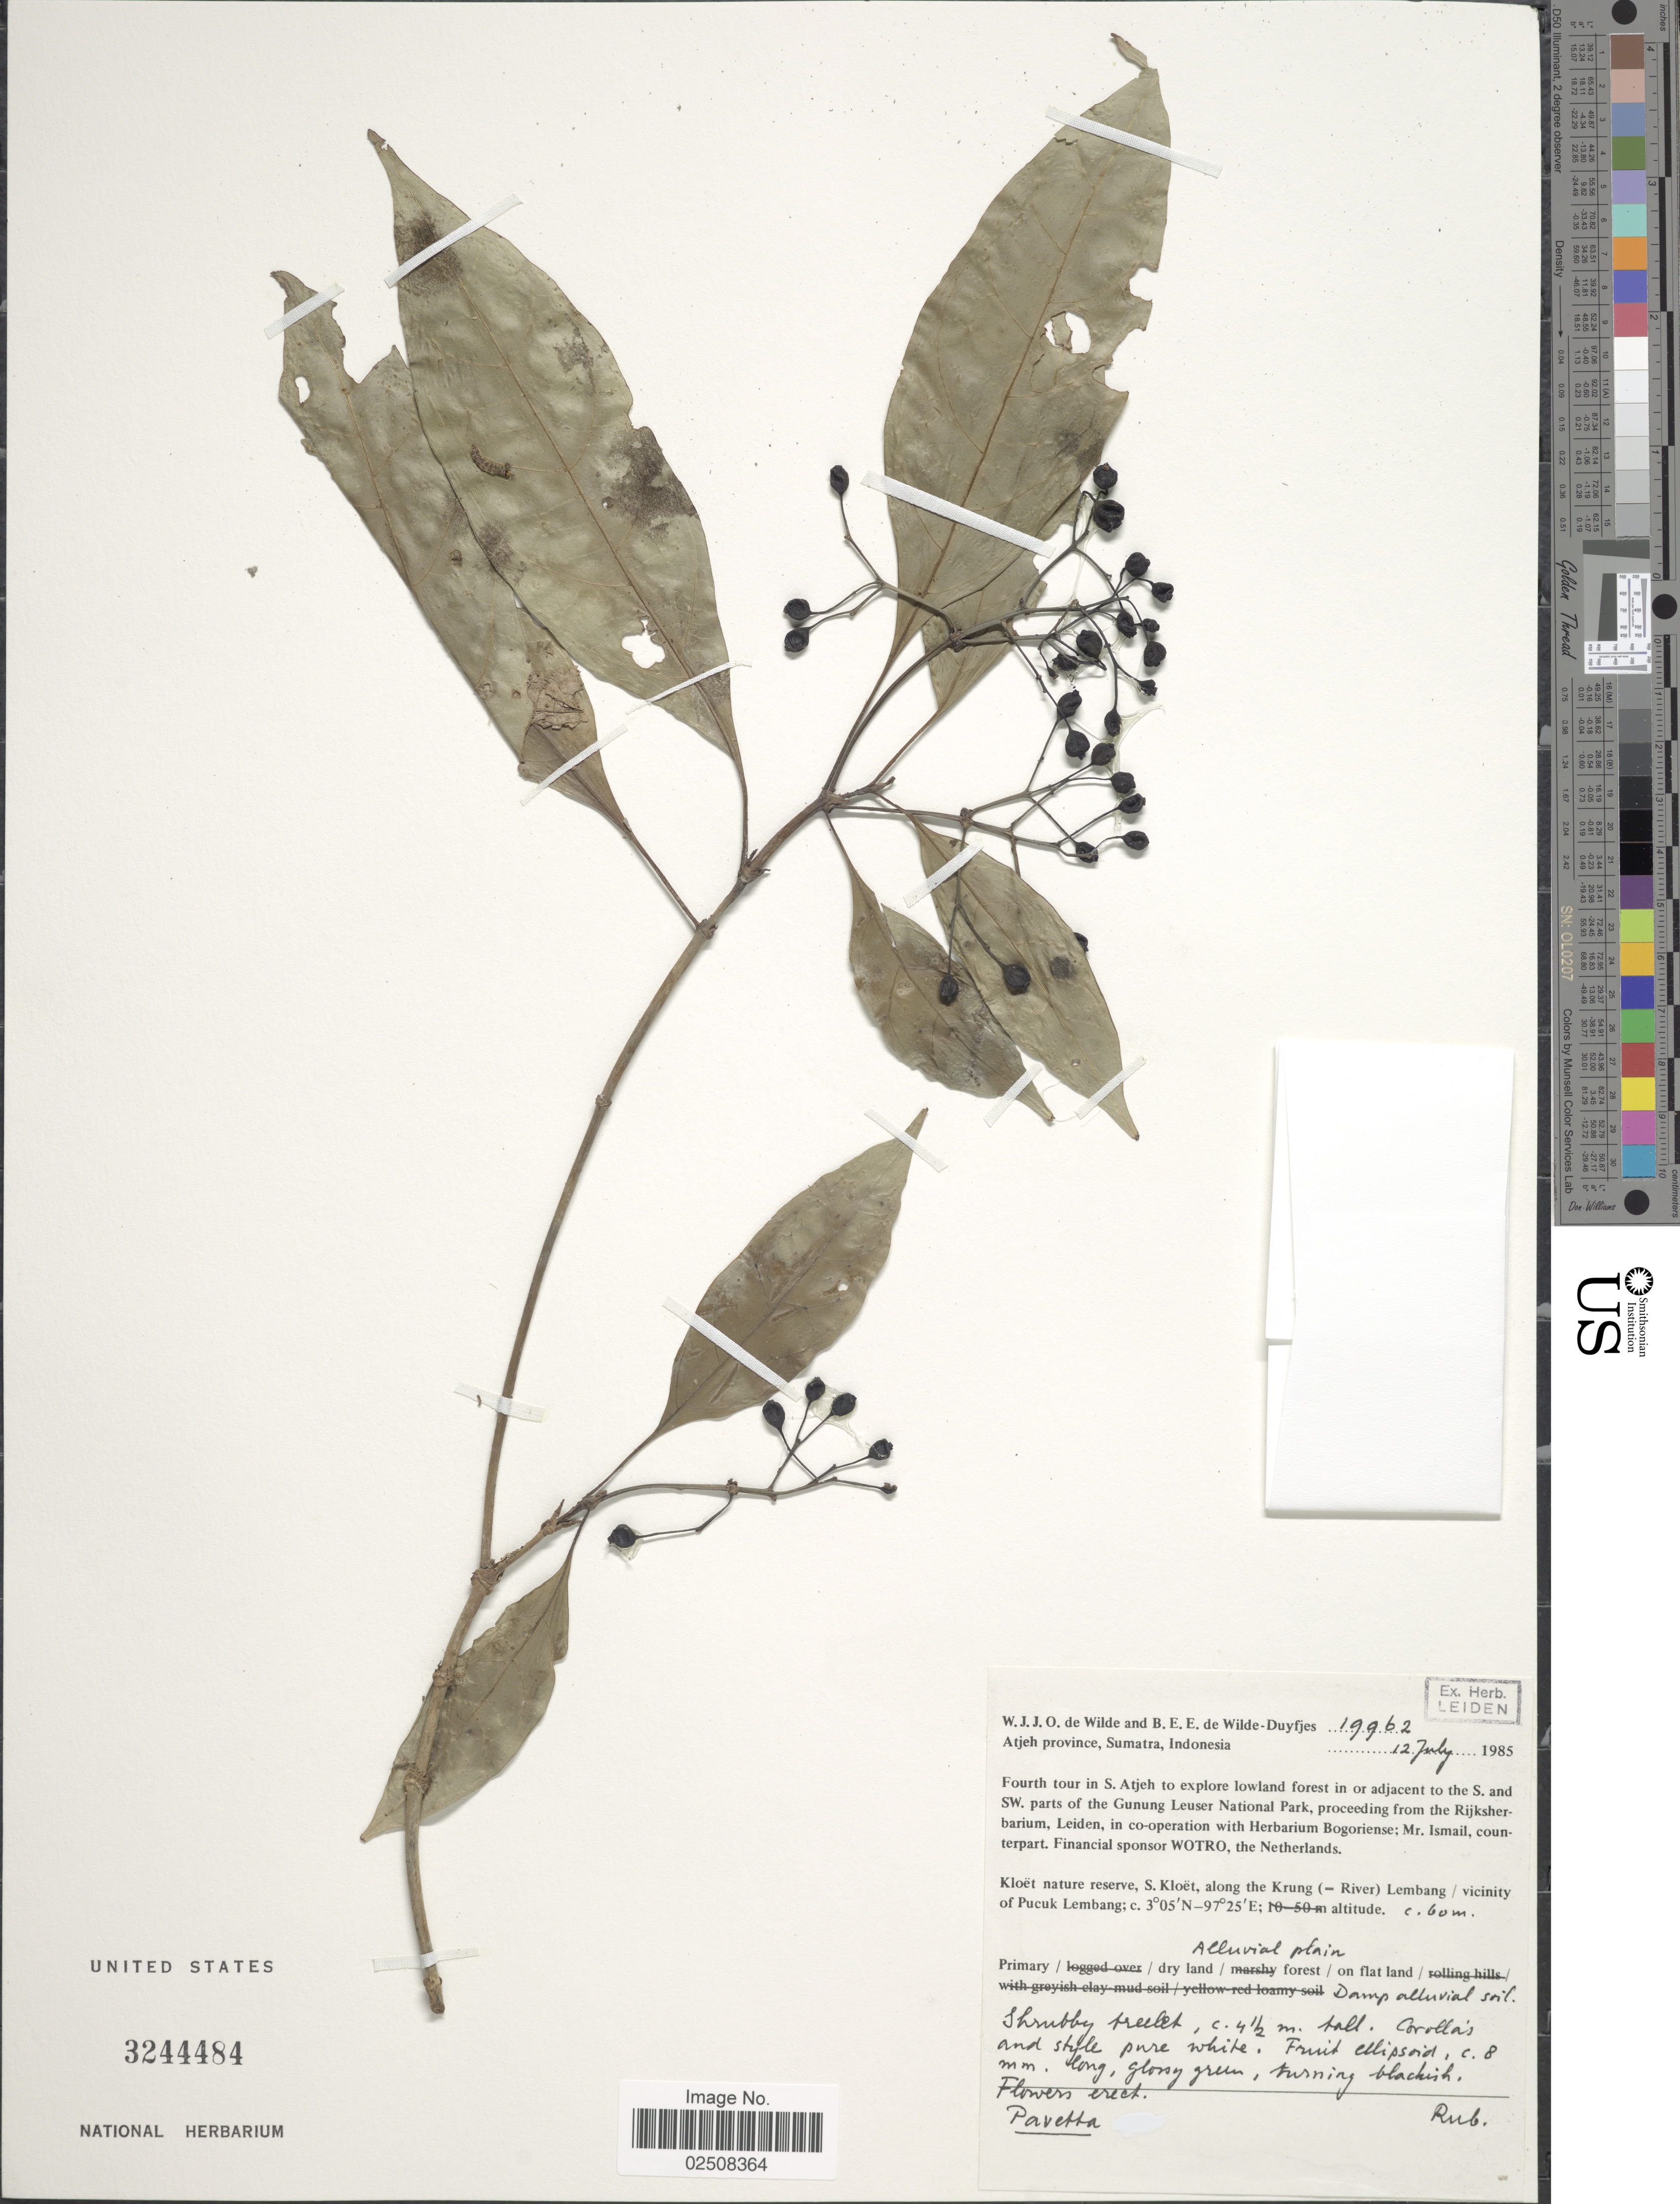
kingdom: Plantae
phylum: Tracheophyta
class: Magnoliopsida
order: Gentianales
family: Rubiaceae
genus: Pavetta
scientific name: Pavetta sp.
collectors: W. J. de Wilde & B. E. de Wilde-Duyfjes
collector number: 19962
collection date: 1985-07-12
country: Indonesia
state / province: Sumatra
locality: Atjeh province, Kloët nature reserve, S. Kloët, along the Krung (=River) Lembang/vicinity of Pucuk Lembang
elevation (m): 60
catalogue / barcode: US 3244484